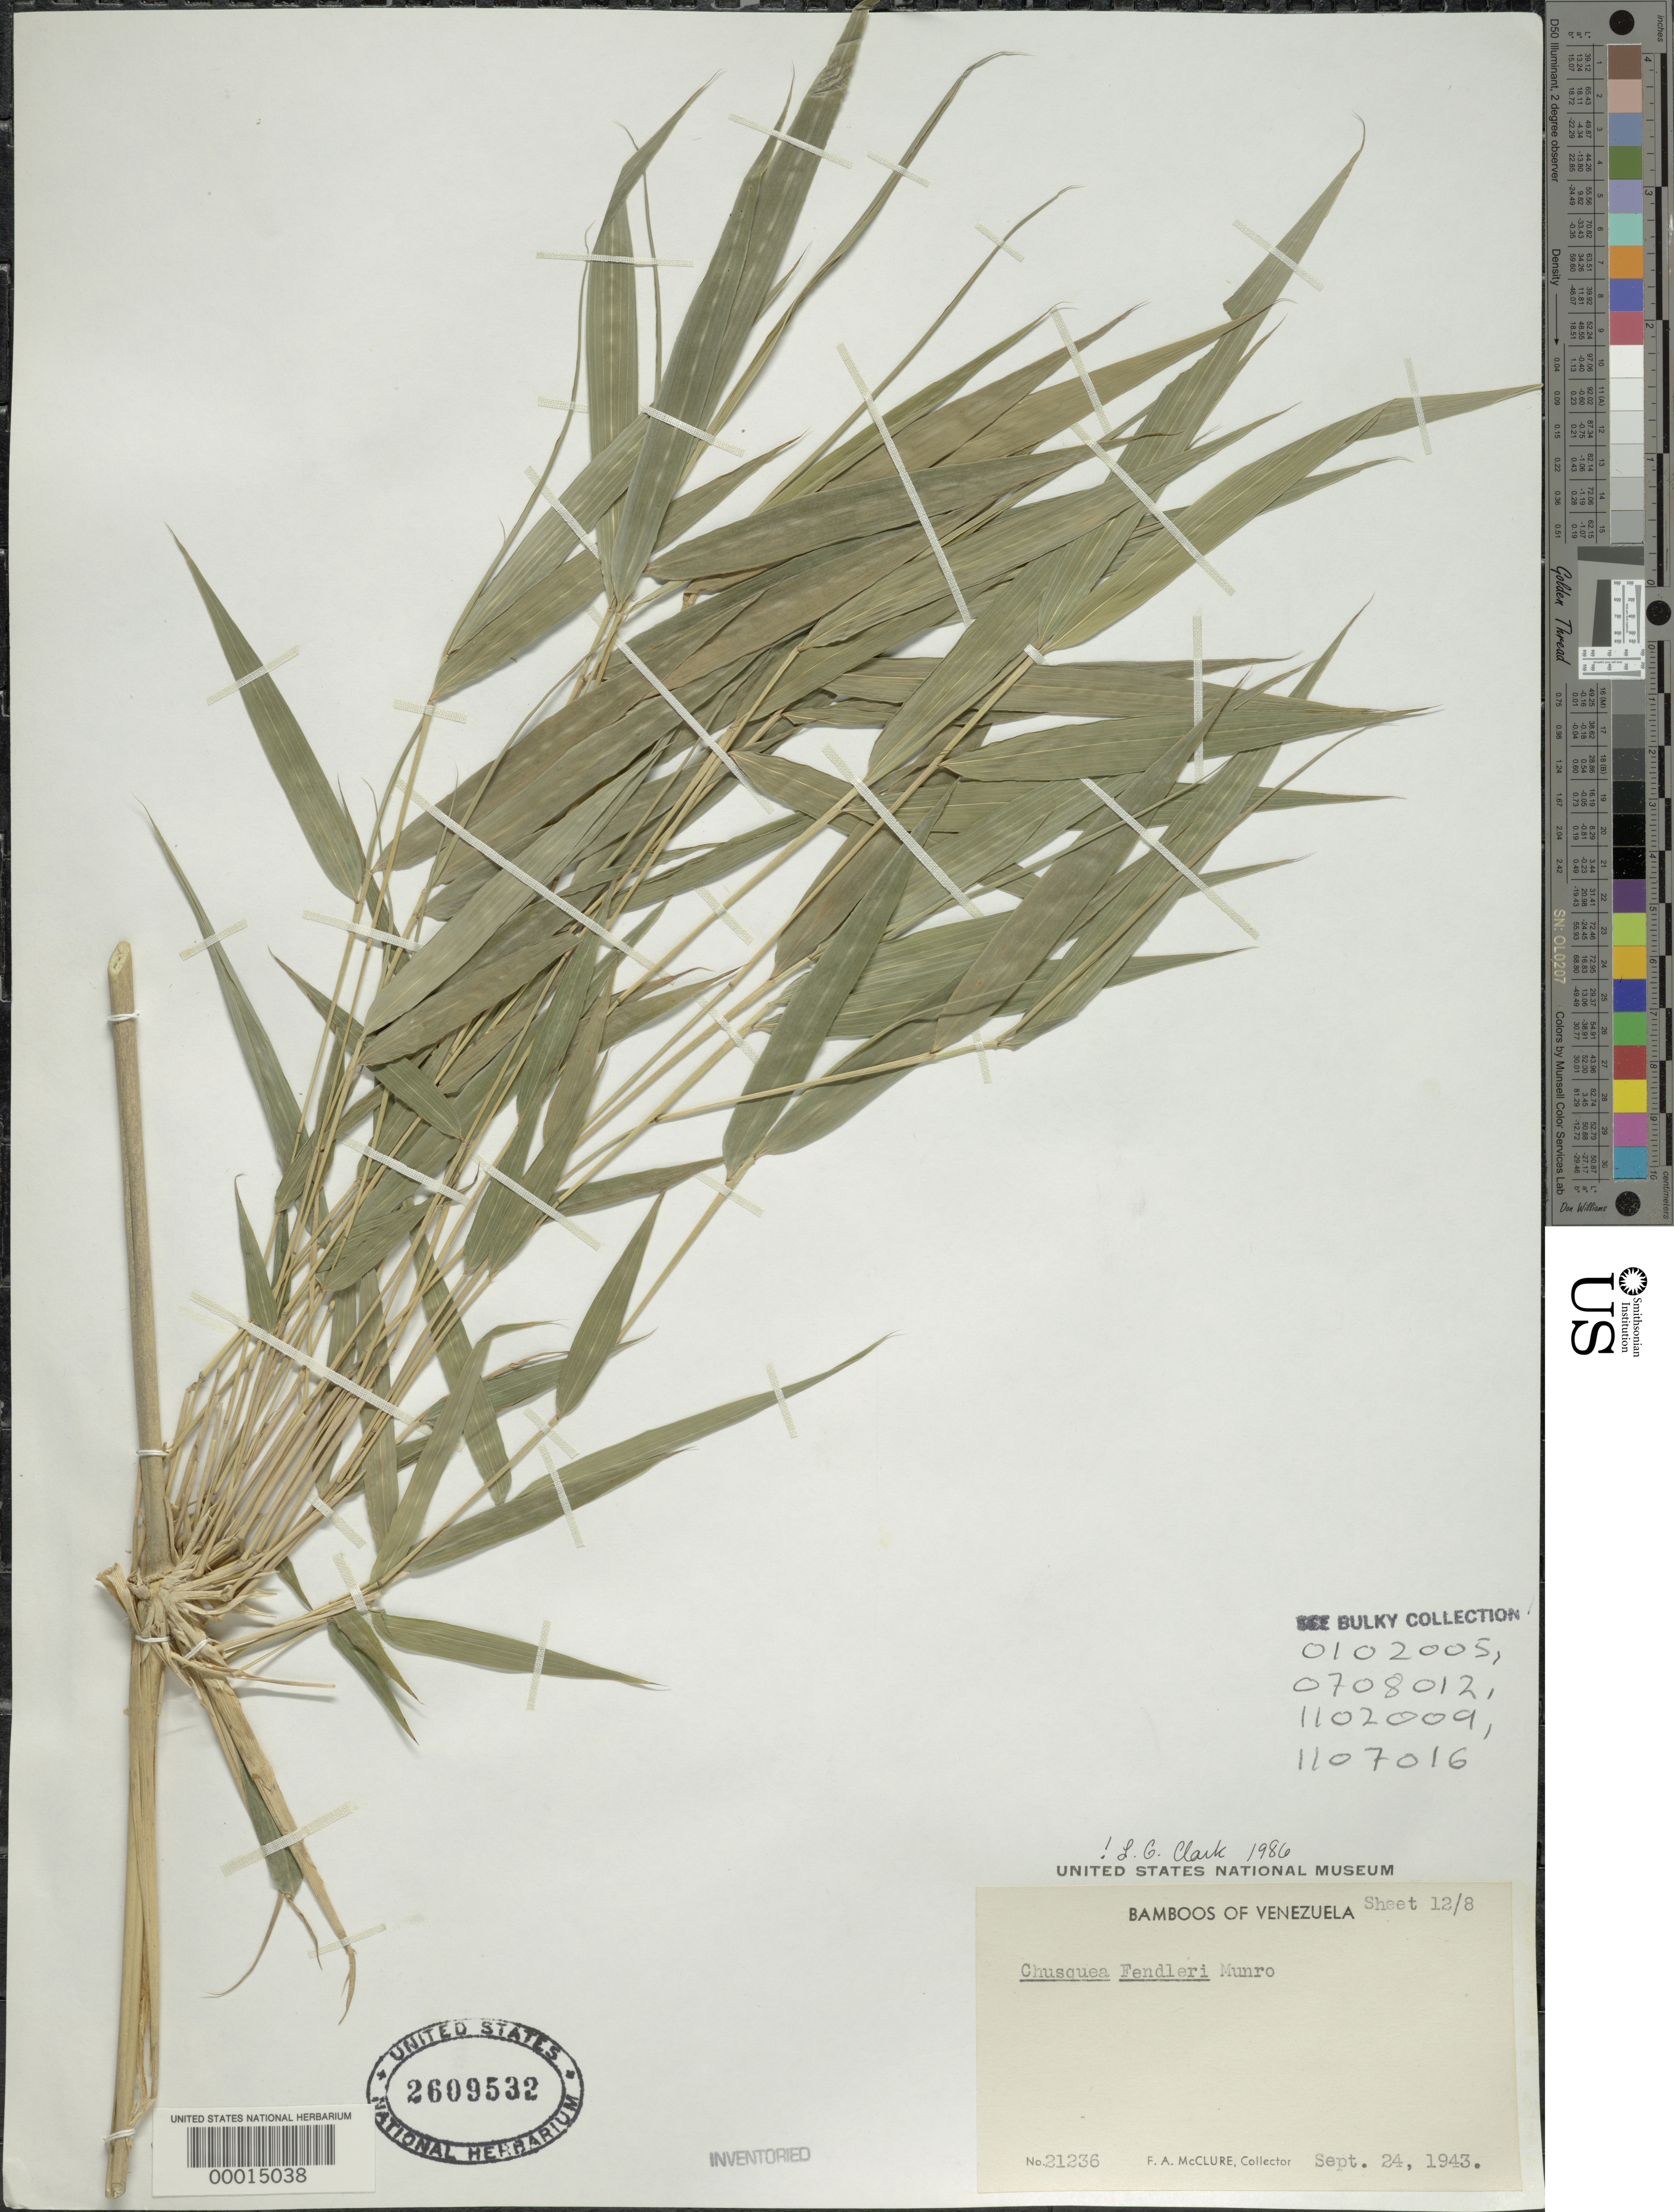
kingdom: Plantae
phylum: Tracheophyta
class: Liliopsida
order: Poales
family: Poaceae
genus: Chusquea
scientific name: Chusquea fendleri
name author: Munro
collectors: F. A. McClure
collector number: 21236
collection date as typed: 24 Sep 1943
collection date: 1943-09-24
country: Venezuela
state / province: Distrito Federal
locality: El junquito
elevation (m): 2000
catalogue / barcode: US 2609532